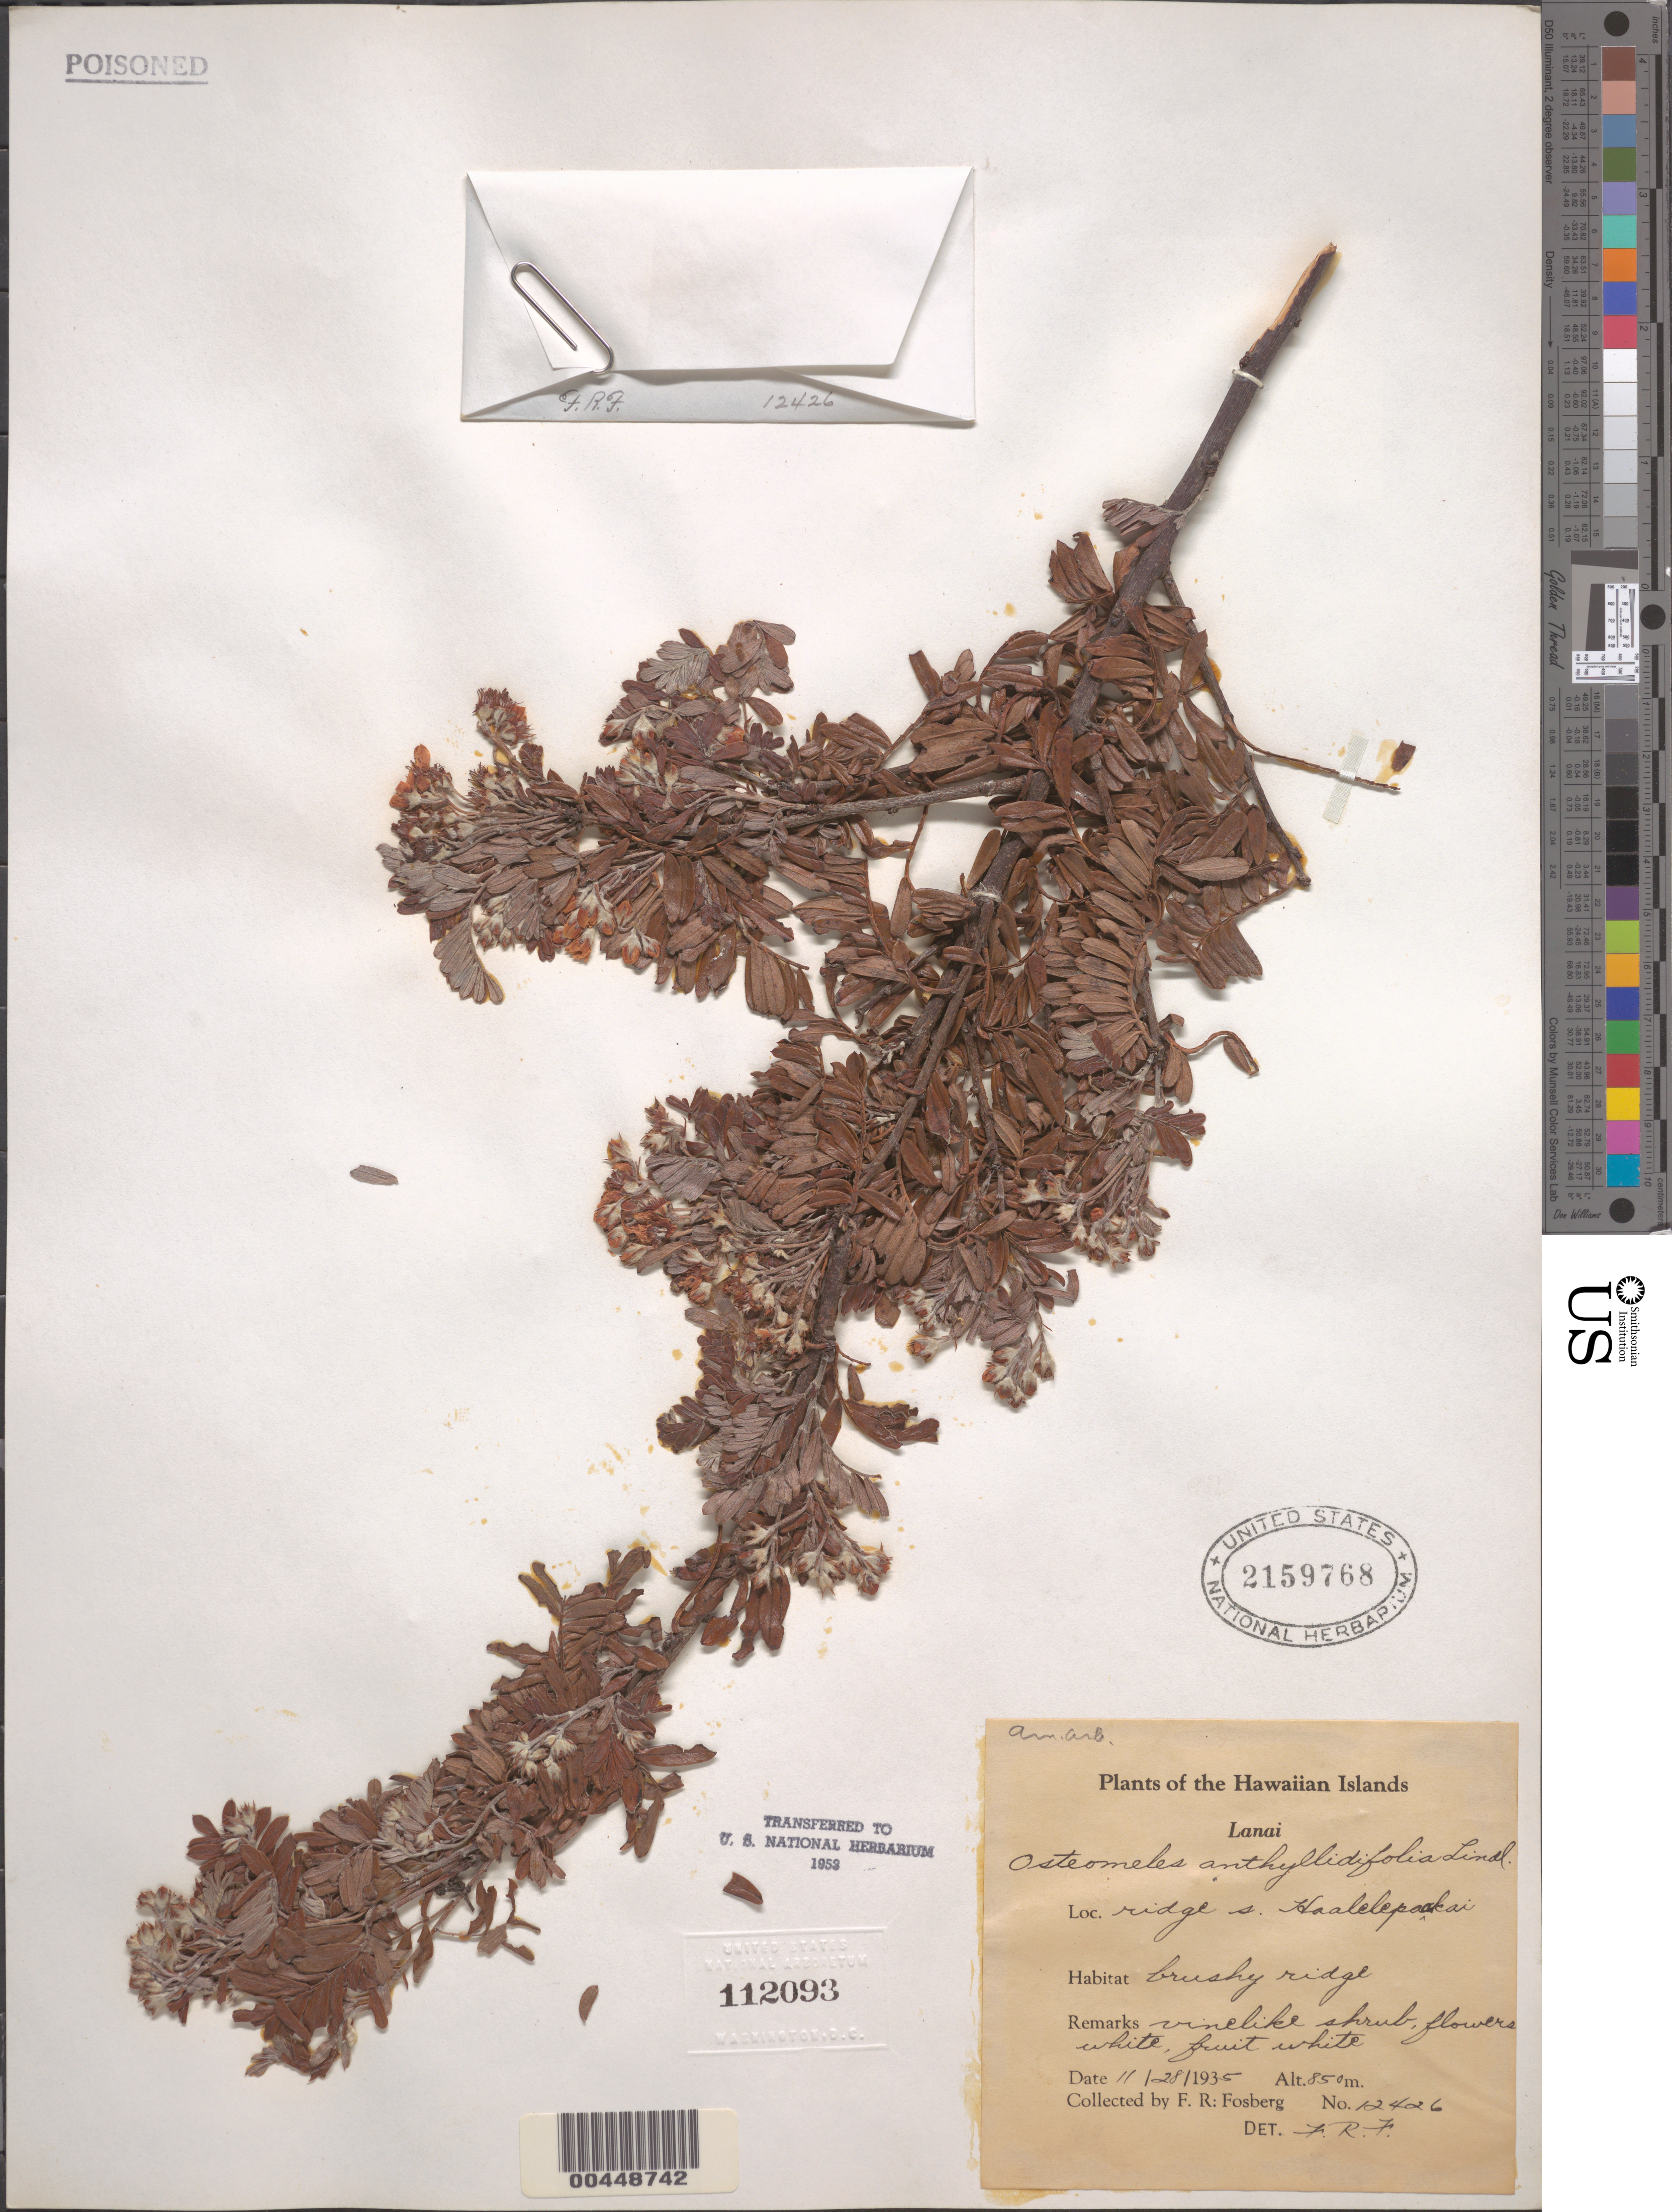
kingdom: Plantae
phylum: Tracheophyta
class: Magnoliopsida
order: Rosales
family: Rosaceae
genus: Osteomeles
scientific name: Osteomeles anthyllidifolia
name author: (Small) Lindl.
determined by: Fosberg, F. R.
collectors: F. R. Fosberg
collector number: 12426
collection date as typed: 28 Nov 1935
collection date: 1935-11-28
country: United States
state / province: Hawaii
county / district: Maui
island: Lana'i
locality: Ridge, S Haalelepaakai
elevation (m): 850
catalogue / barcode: US 2159768